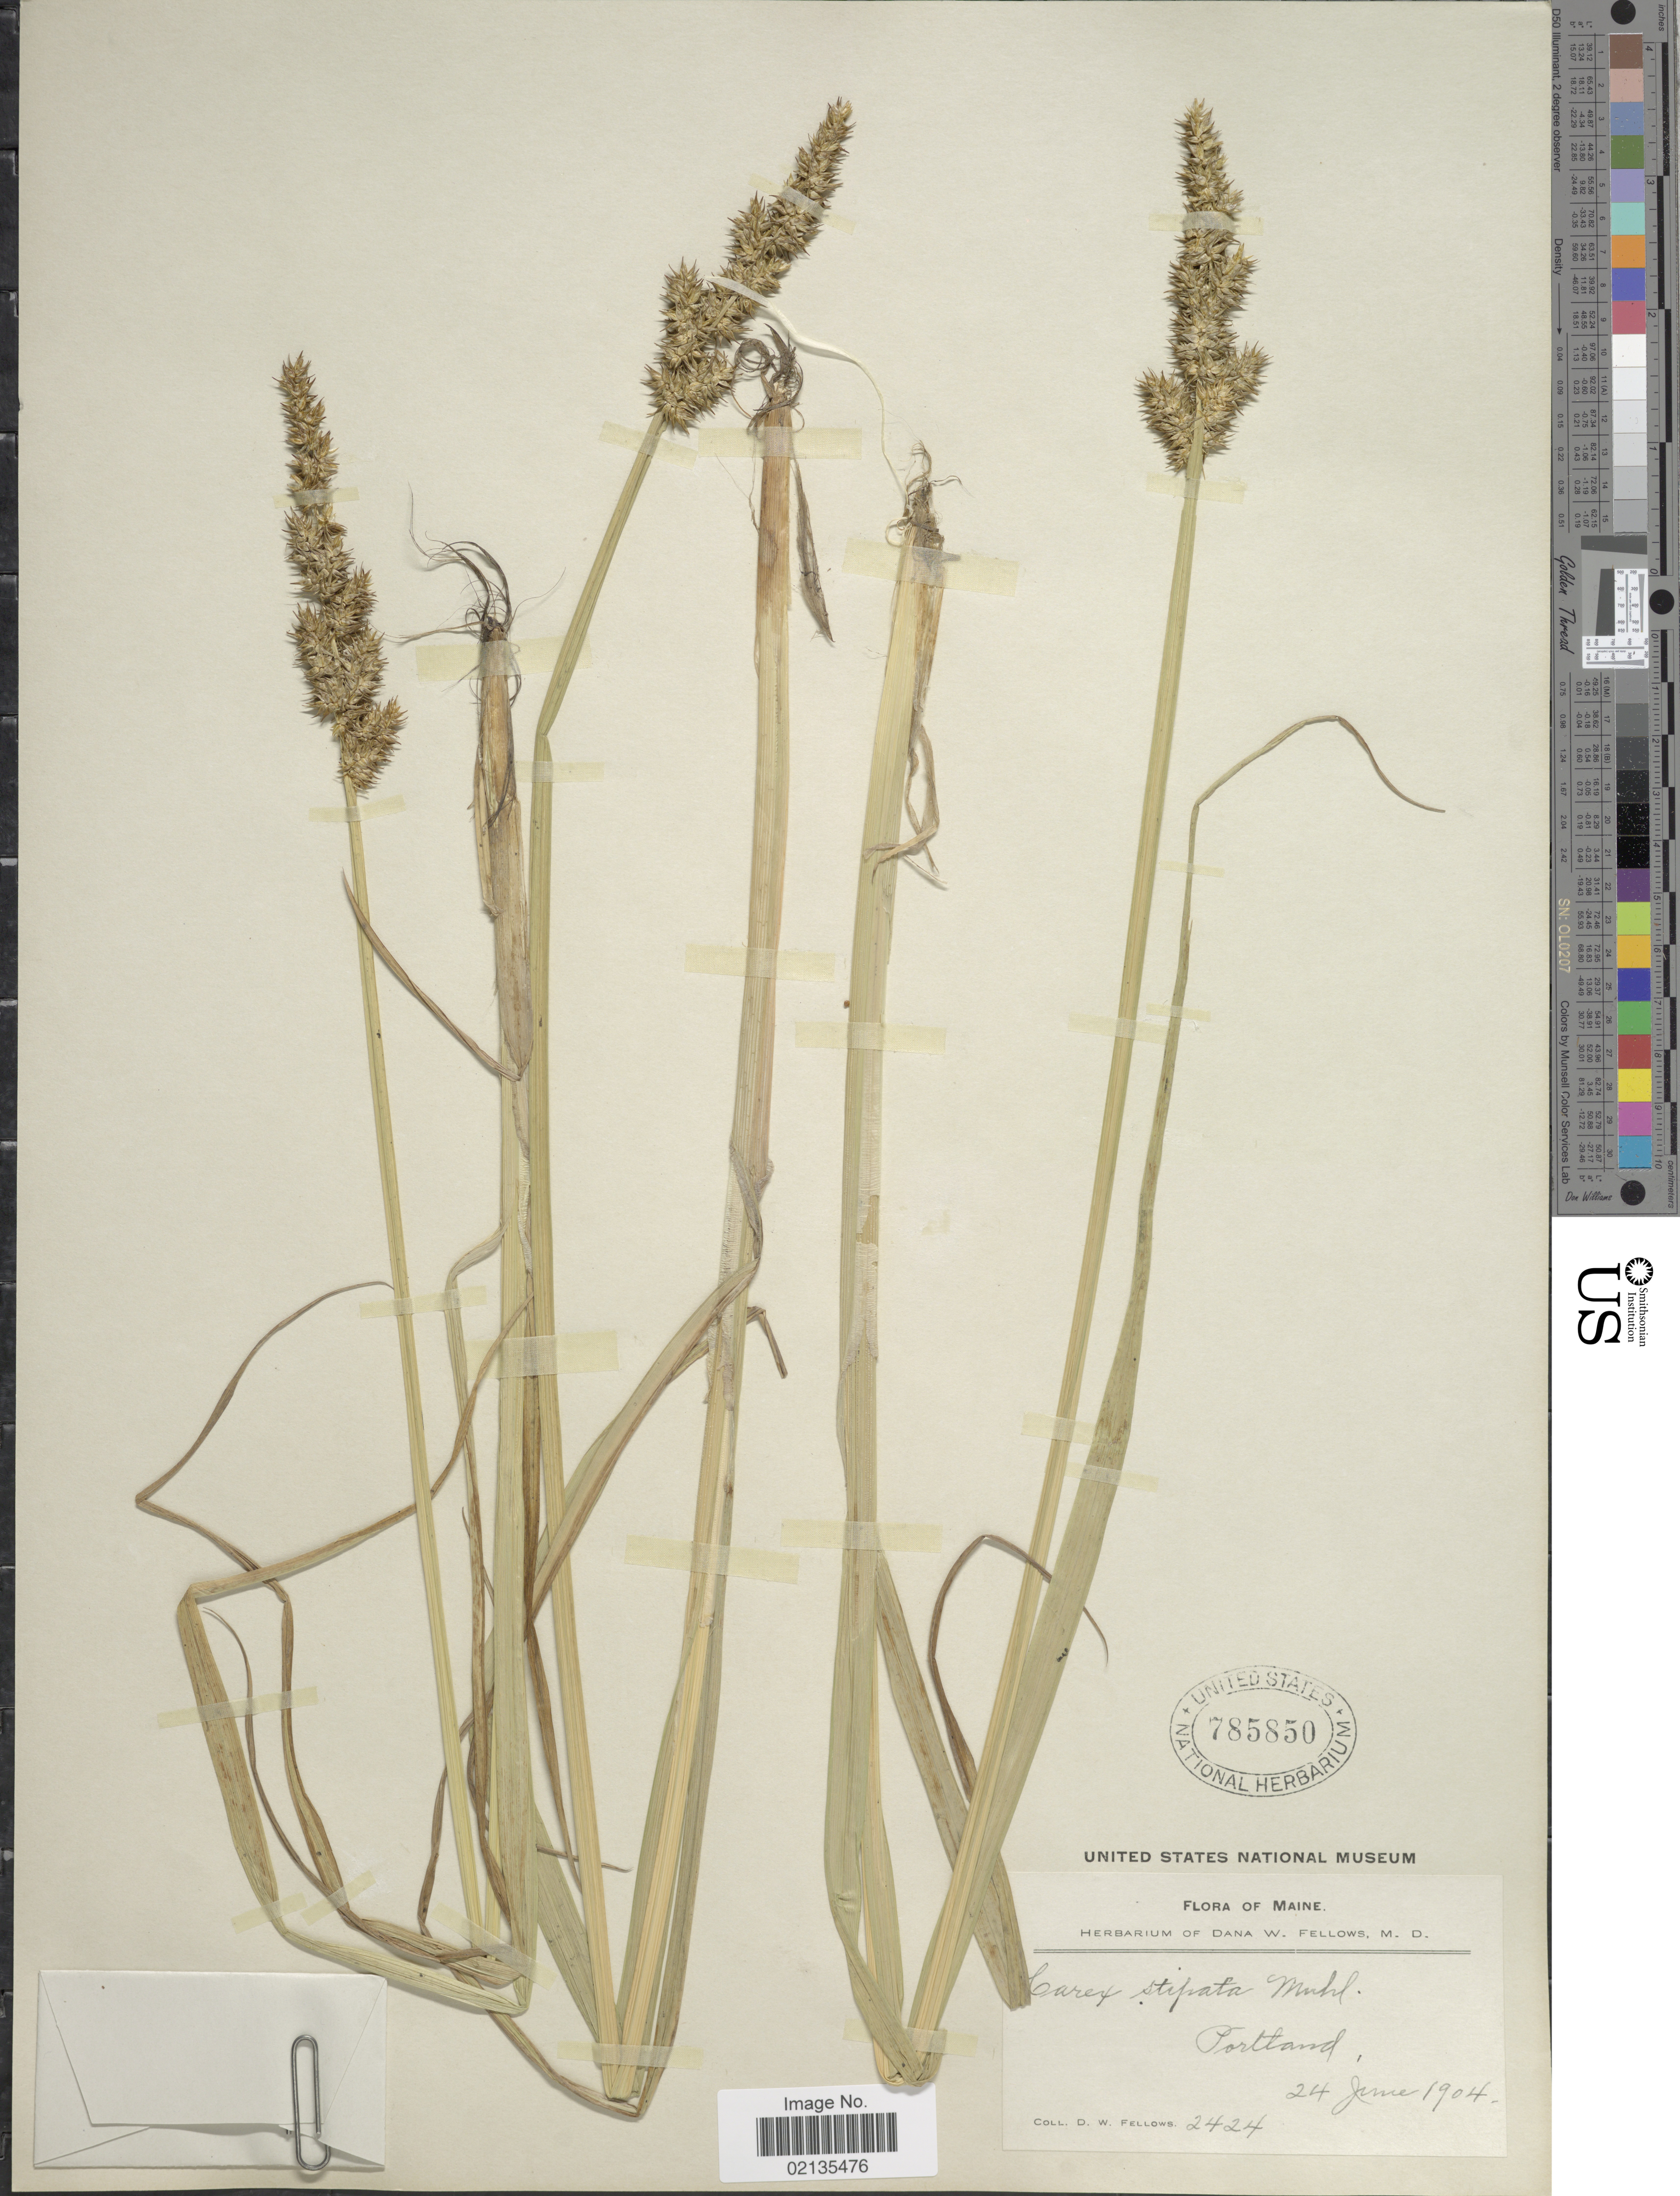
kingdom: Plantae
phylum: Tracheophyta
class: Liliopsida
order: Poales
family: Cyperaceae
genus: Carex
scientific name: Carex stipata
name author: Muhl. ex Willd.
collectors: D. W. Fellows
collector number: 2424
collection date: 1904-06-24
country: United States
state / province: Maine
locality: Portland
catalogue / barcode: US 785850